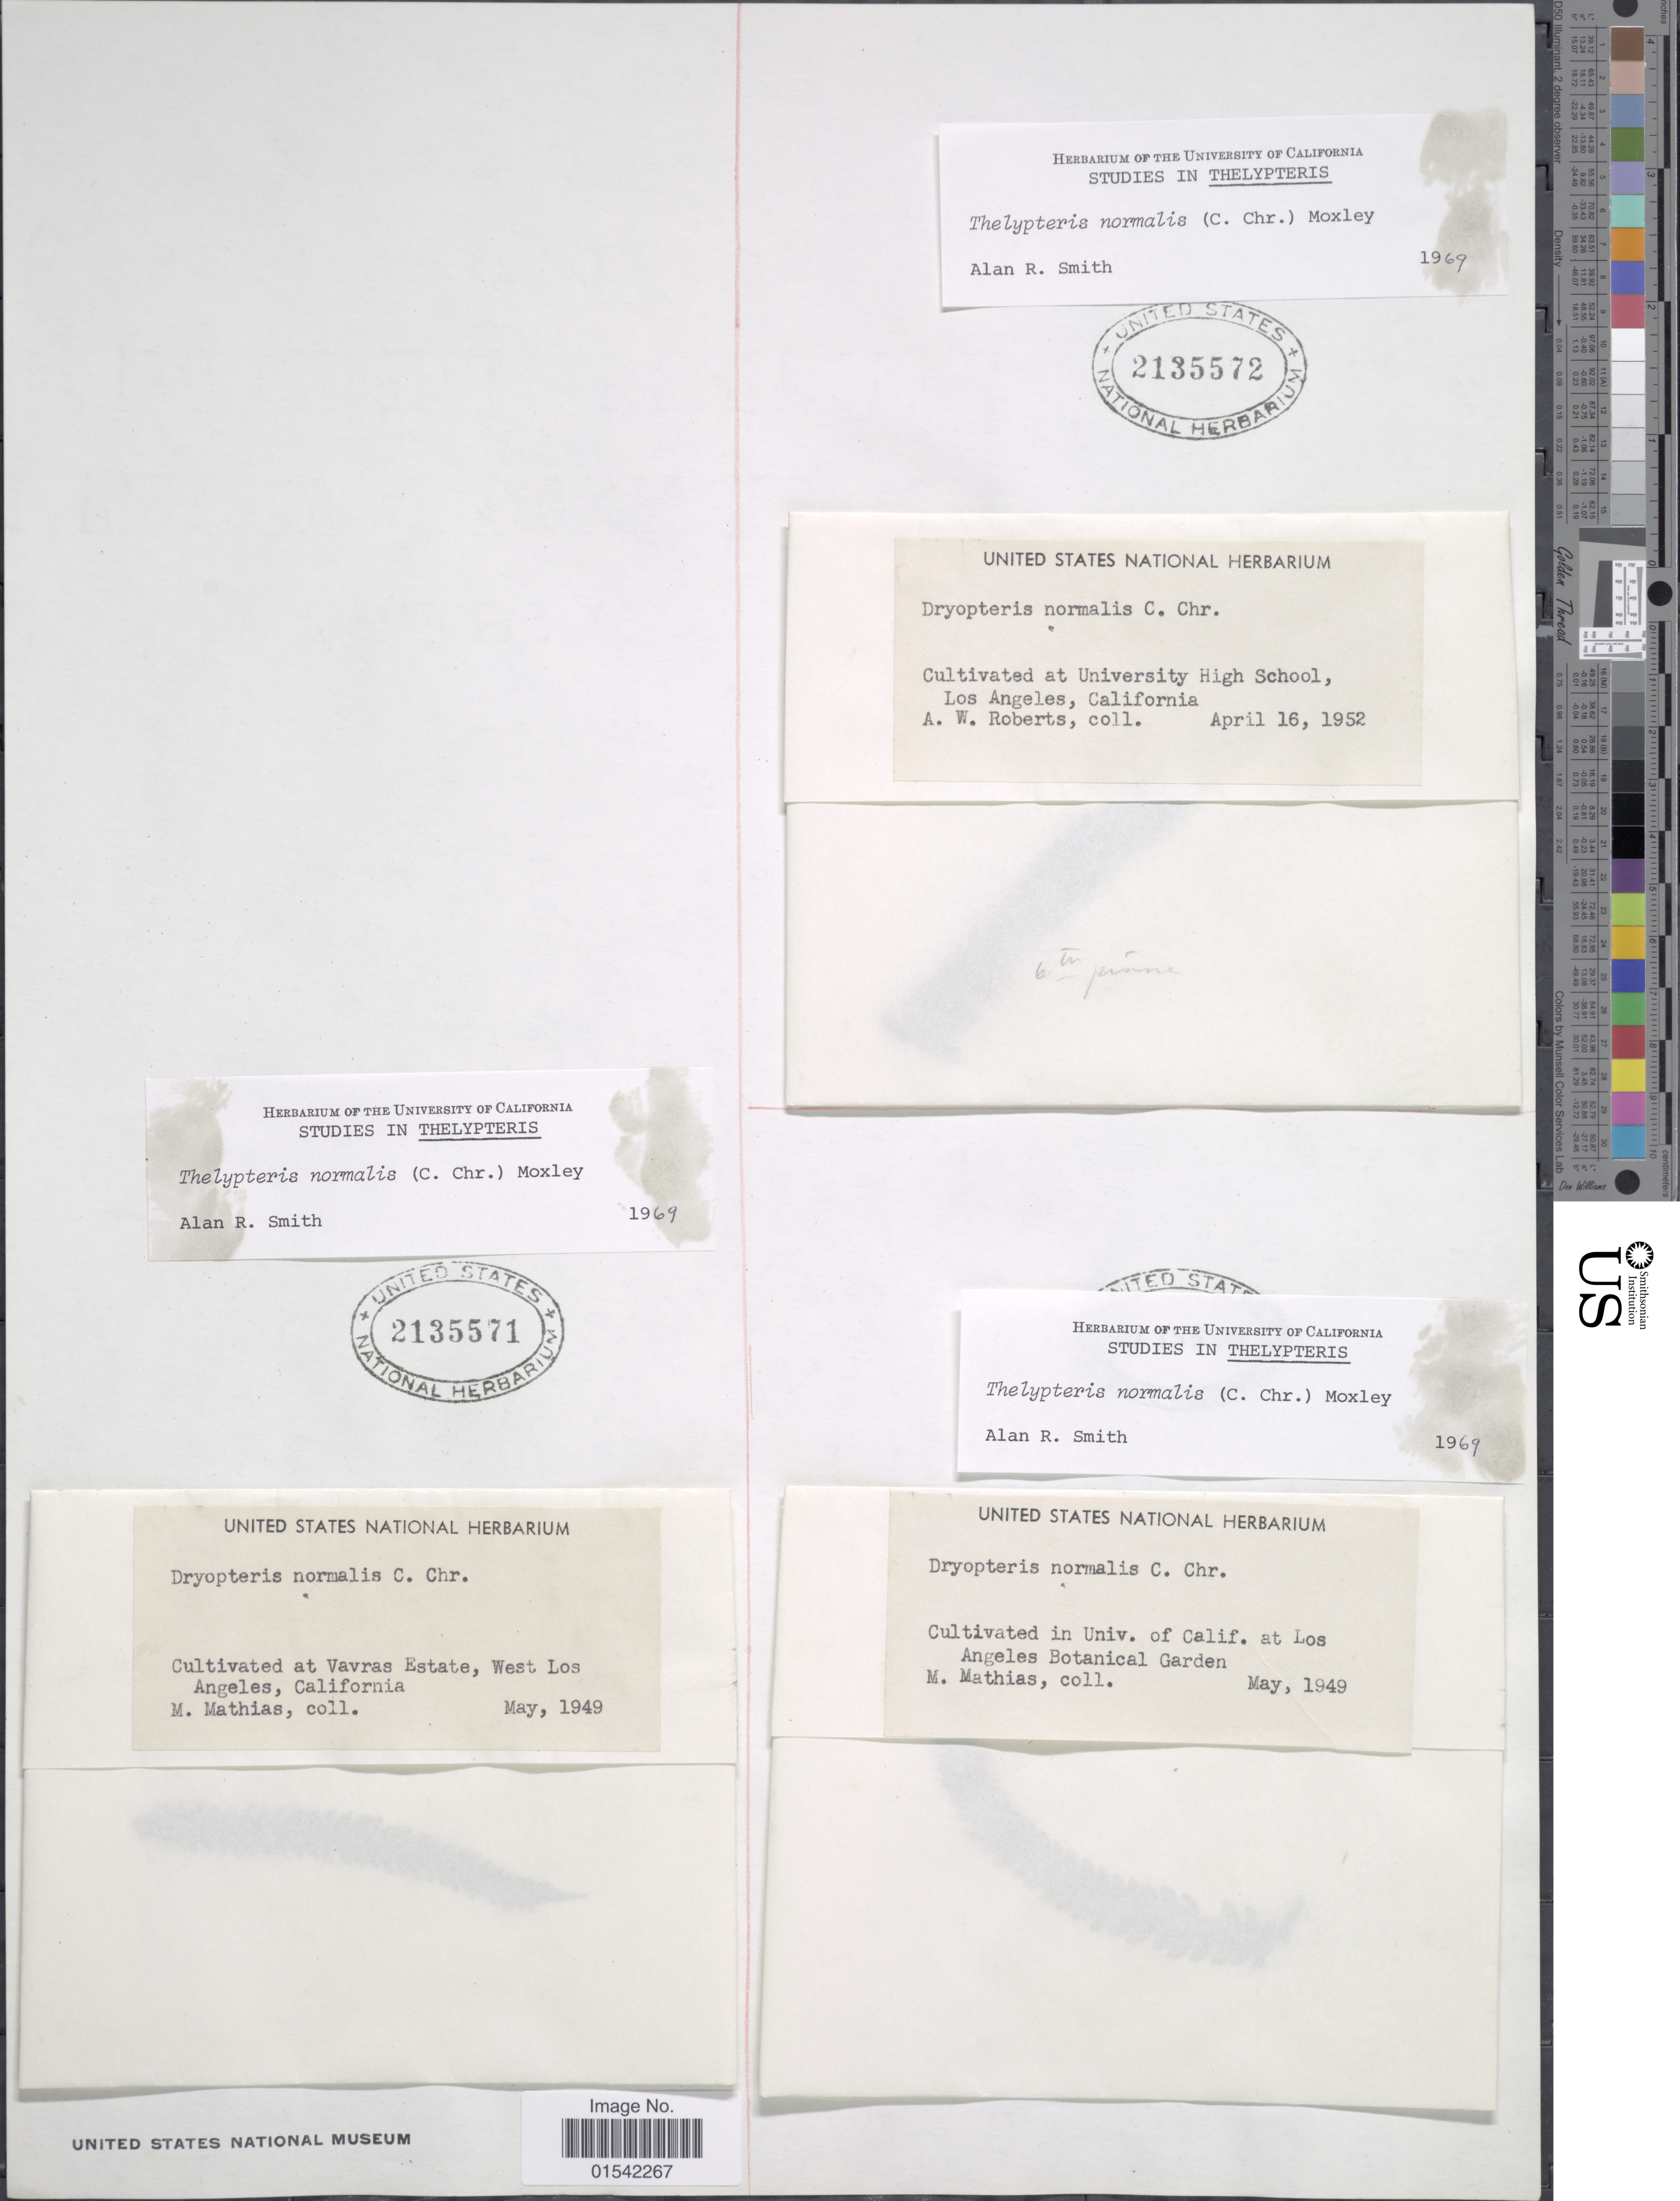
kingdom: Plantae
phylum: Tracheophyta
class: Polypodiopsida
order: Polypodiales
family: Thelypteridaceae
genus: Cyclosorus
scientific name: Cyclosorus kunthii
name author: (Desv.) Christenh.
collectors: A. Roberts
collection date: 1952-04-16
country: United States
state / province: California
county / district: Los Angeles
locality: Cultivated at University High School, Los Angeles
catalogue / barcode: US 2135572-3